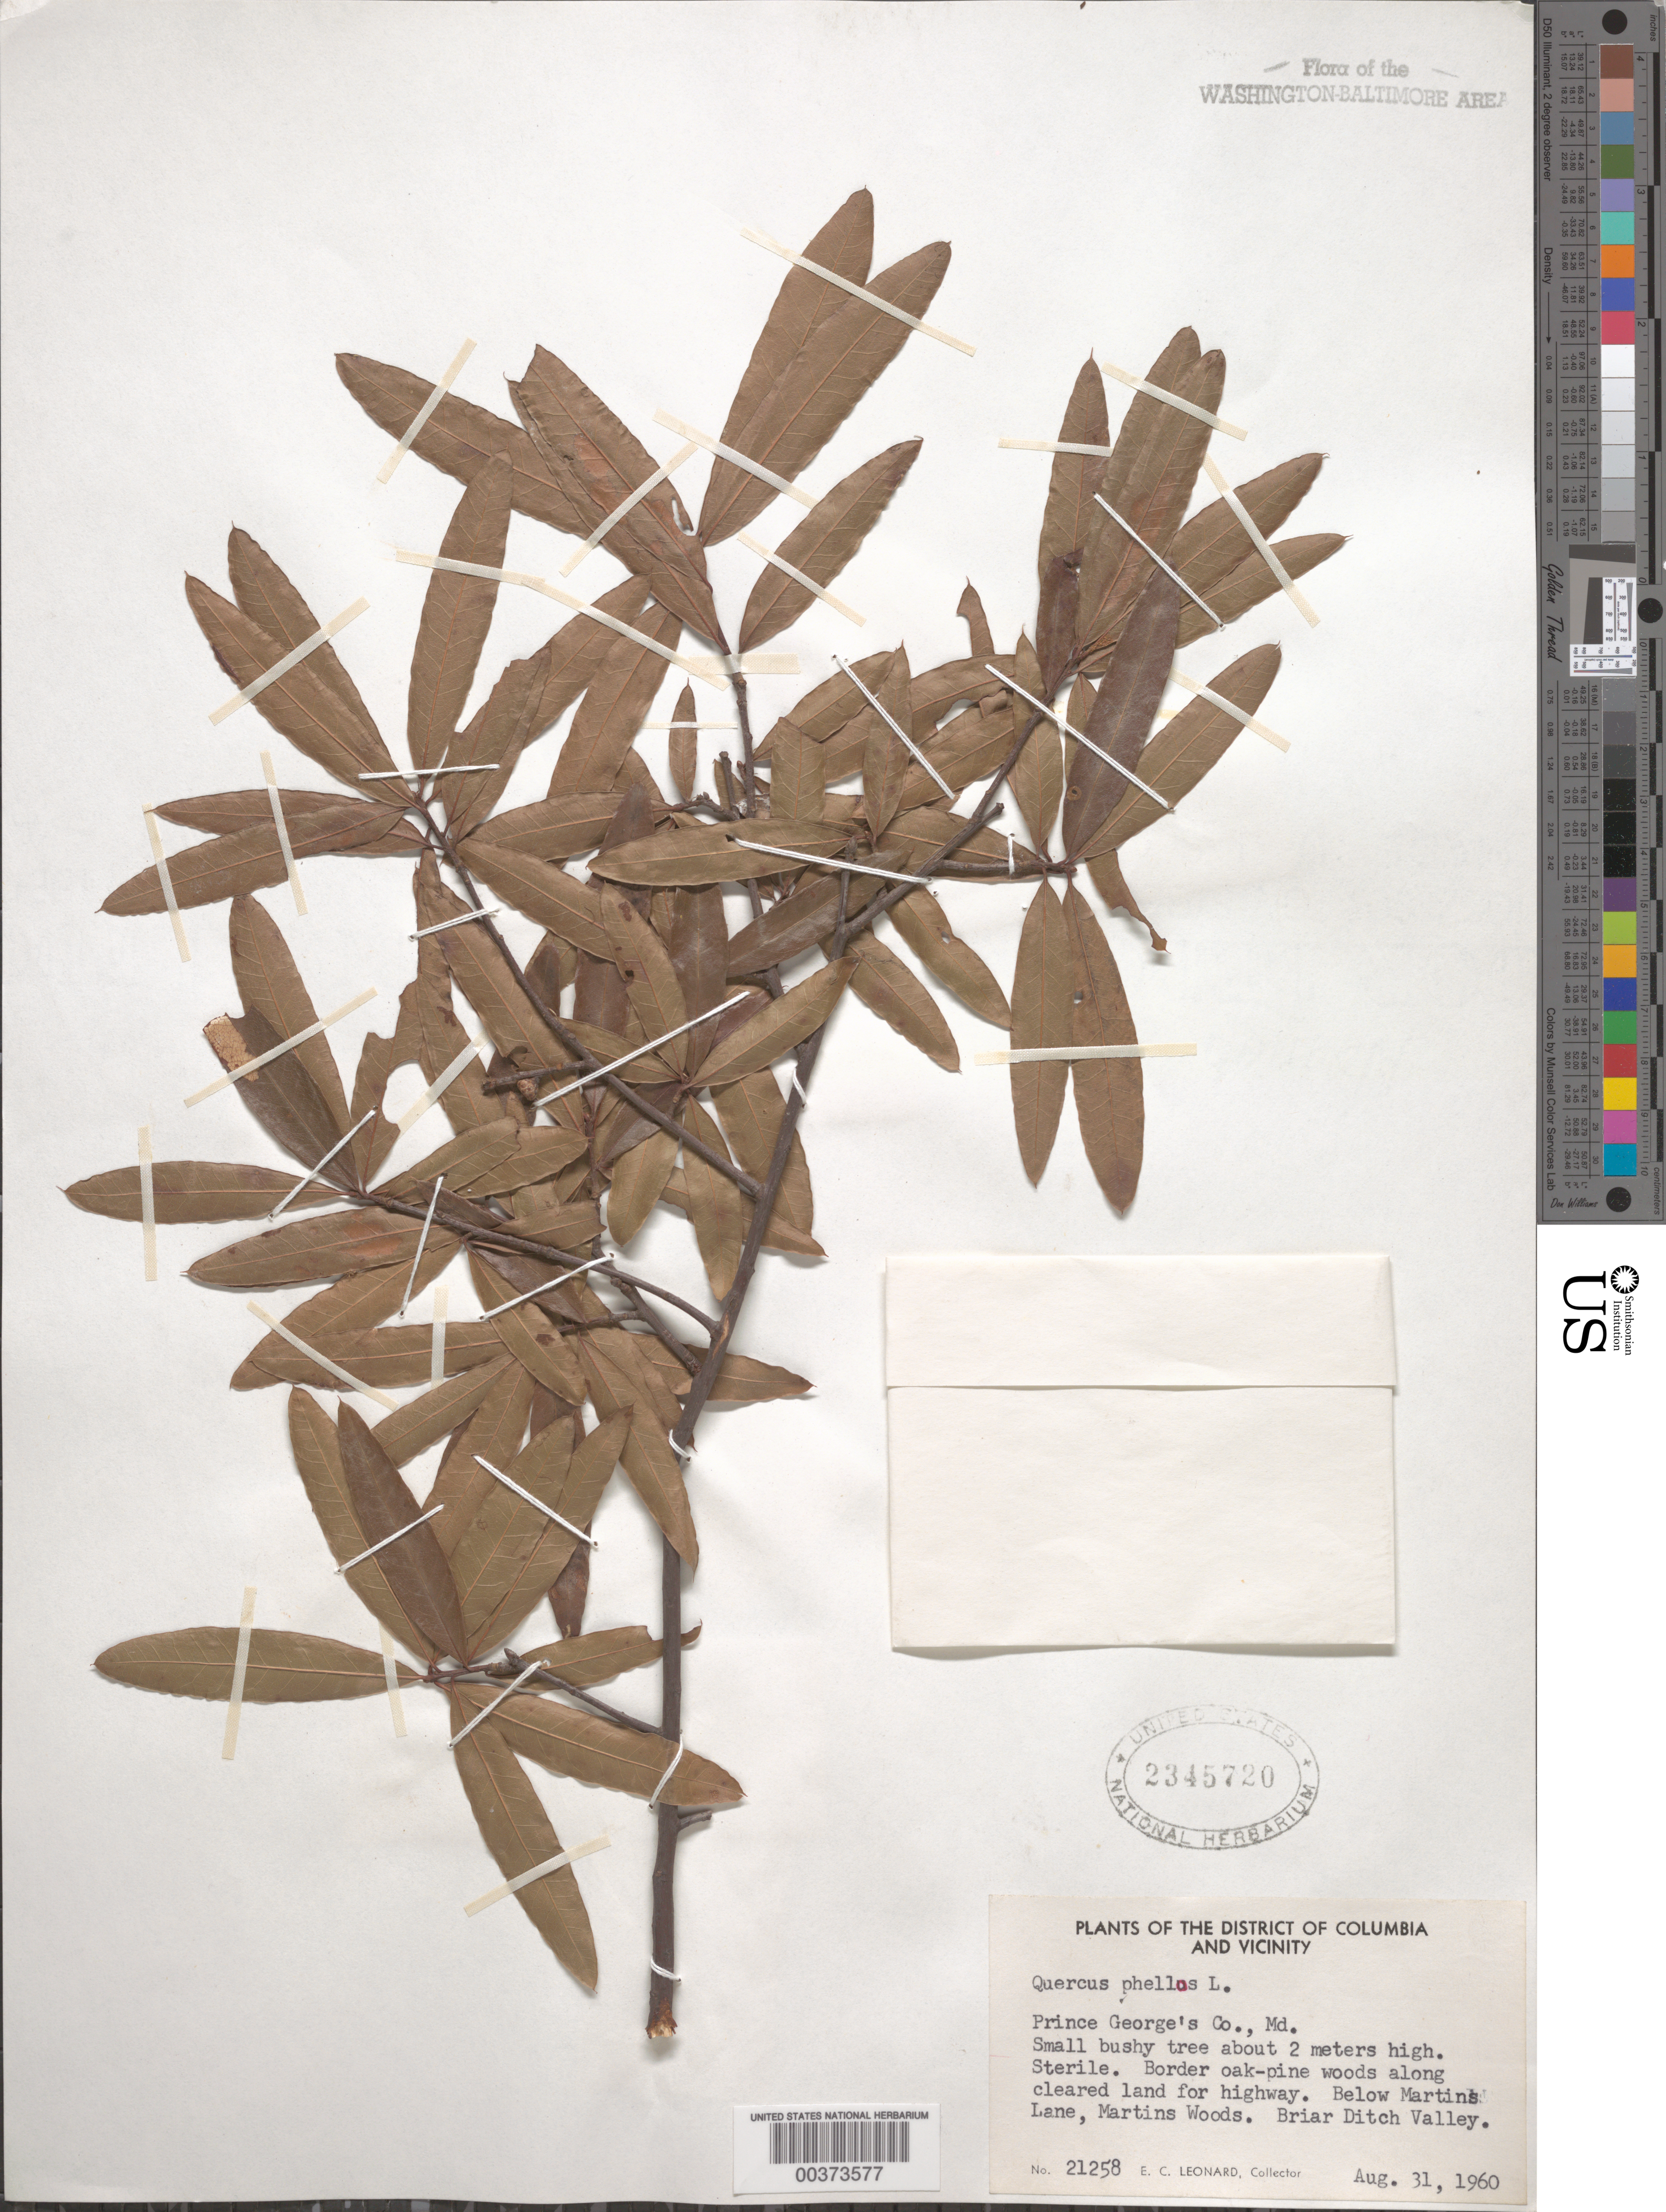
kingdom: Plantae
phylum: Tracheophyta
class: Magnoliopsida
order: Fagales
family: Fagaceae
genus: Quercus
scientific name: Quercus phellos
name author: L.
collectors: E. C. Leonard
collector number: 21258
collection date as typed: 31 Aug 1960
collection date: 1960-08-31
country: United States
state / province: Maryland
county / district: Prince George's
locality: Below Martins Lane, Briar Ditch Valley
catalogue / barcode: US 2345720